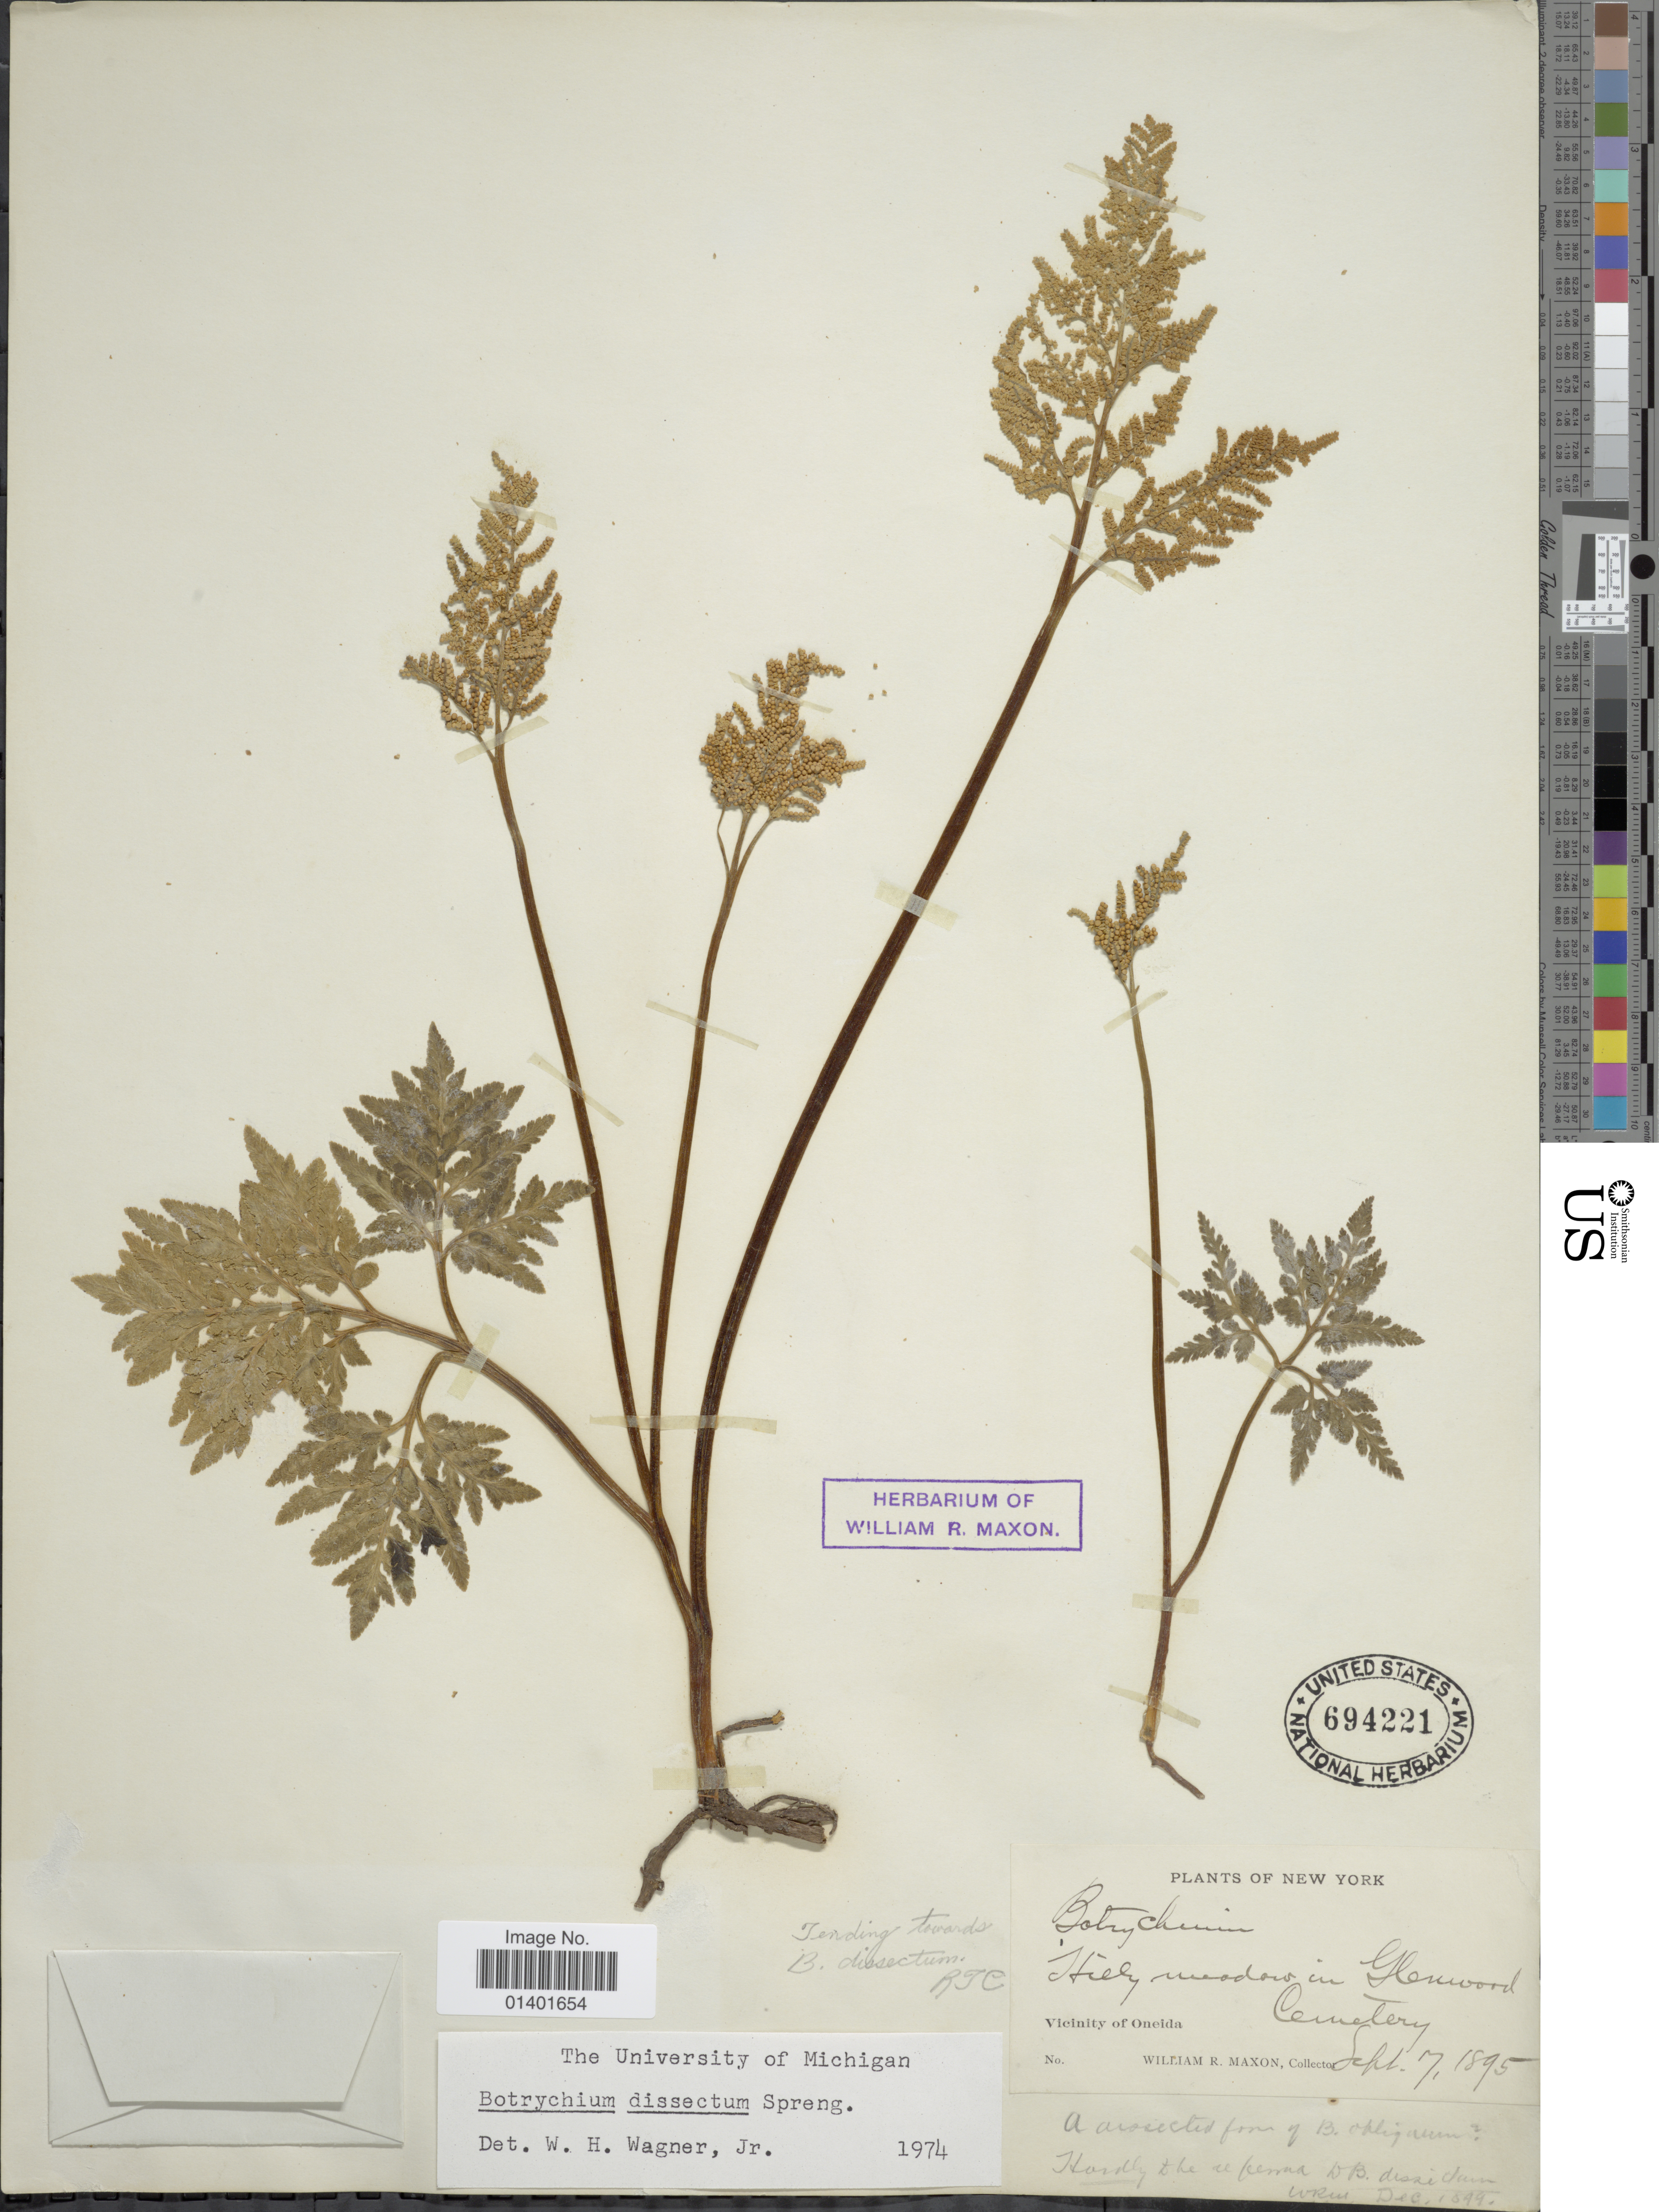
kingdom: Plantae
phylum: Tracheophyta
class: Polypodiopsida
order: Ophioglossales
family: Ophioglossaceae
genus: Botrychium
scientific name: Botrychium dissectum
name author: Spreng.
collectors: W. R. Maxon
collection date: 1895-09-07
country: United States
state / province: New York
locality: Hilly meadow in Glenwood Cemetery. Vicinity of Oneida.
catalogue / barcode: US 694221